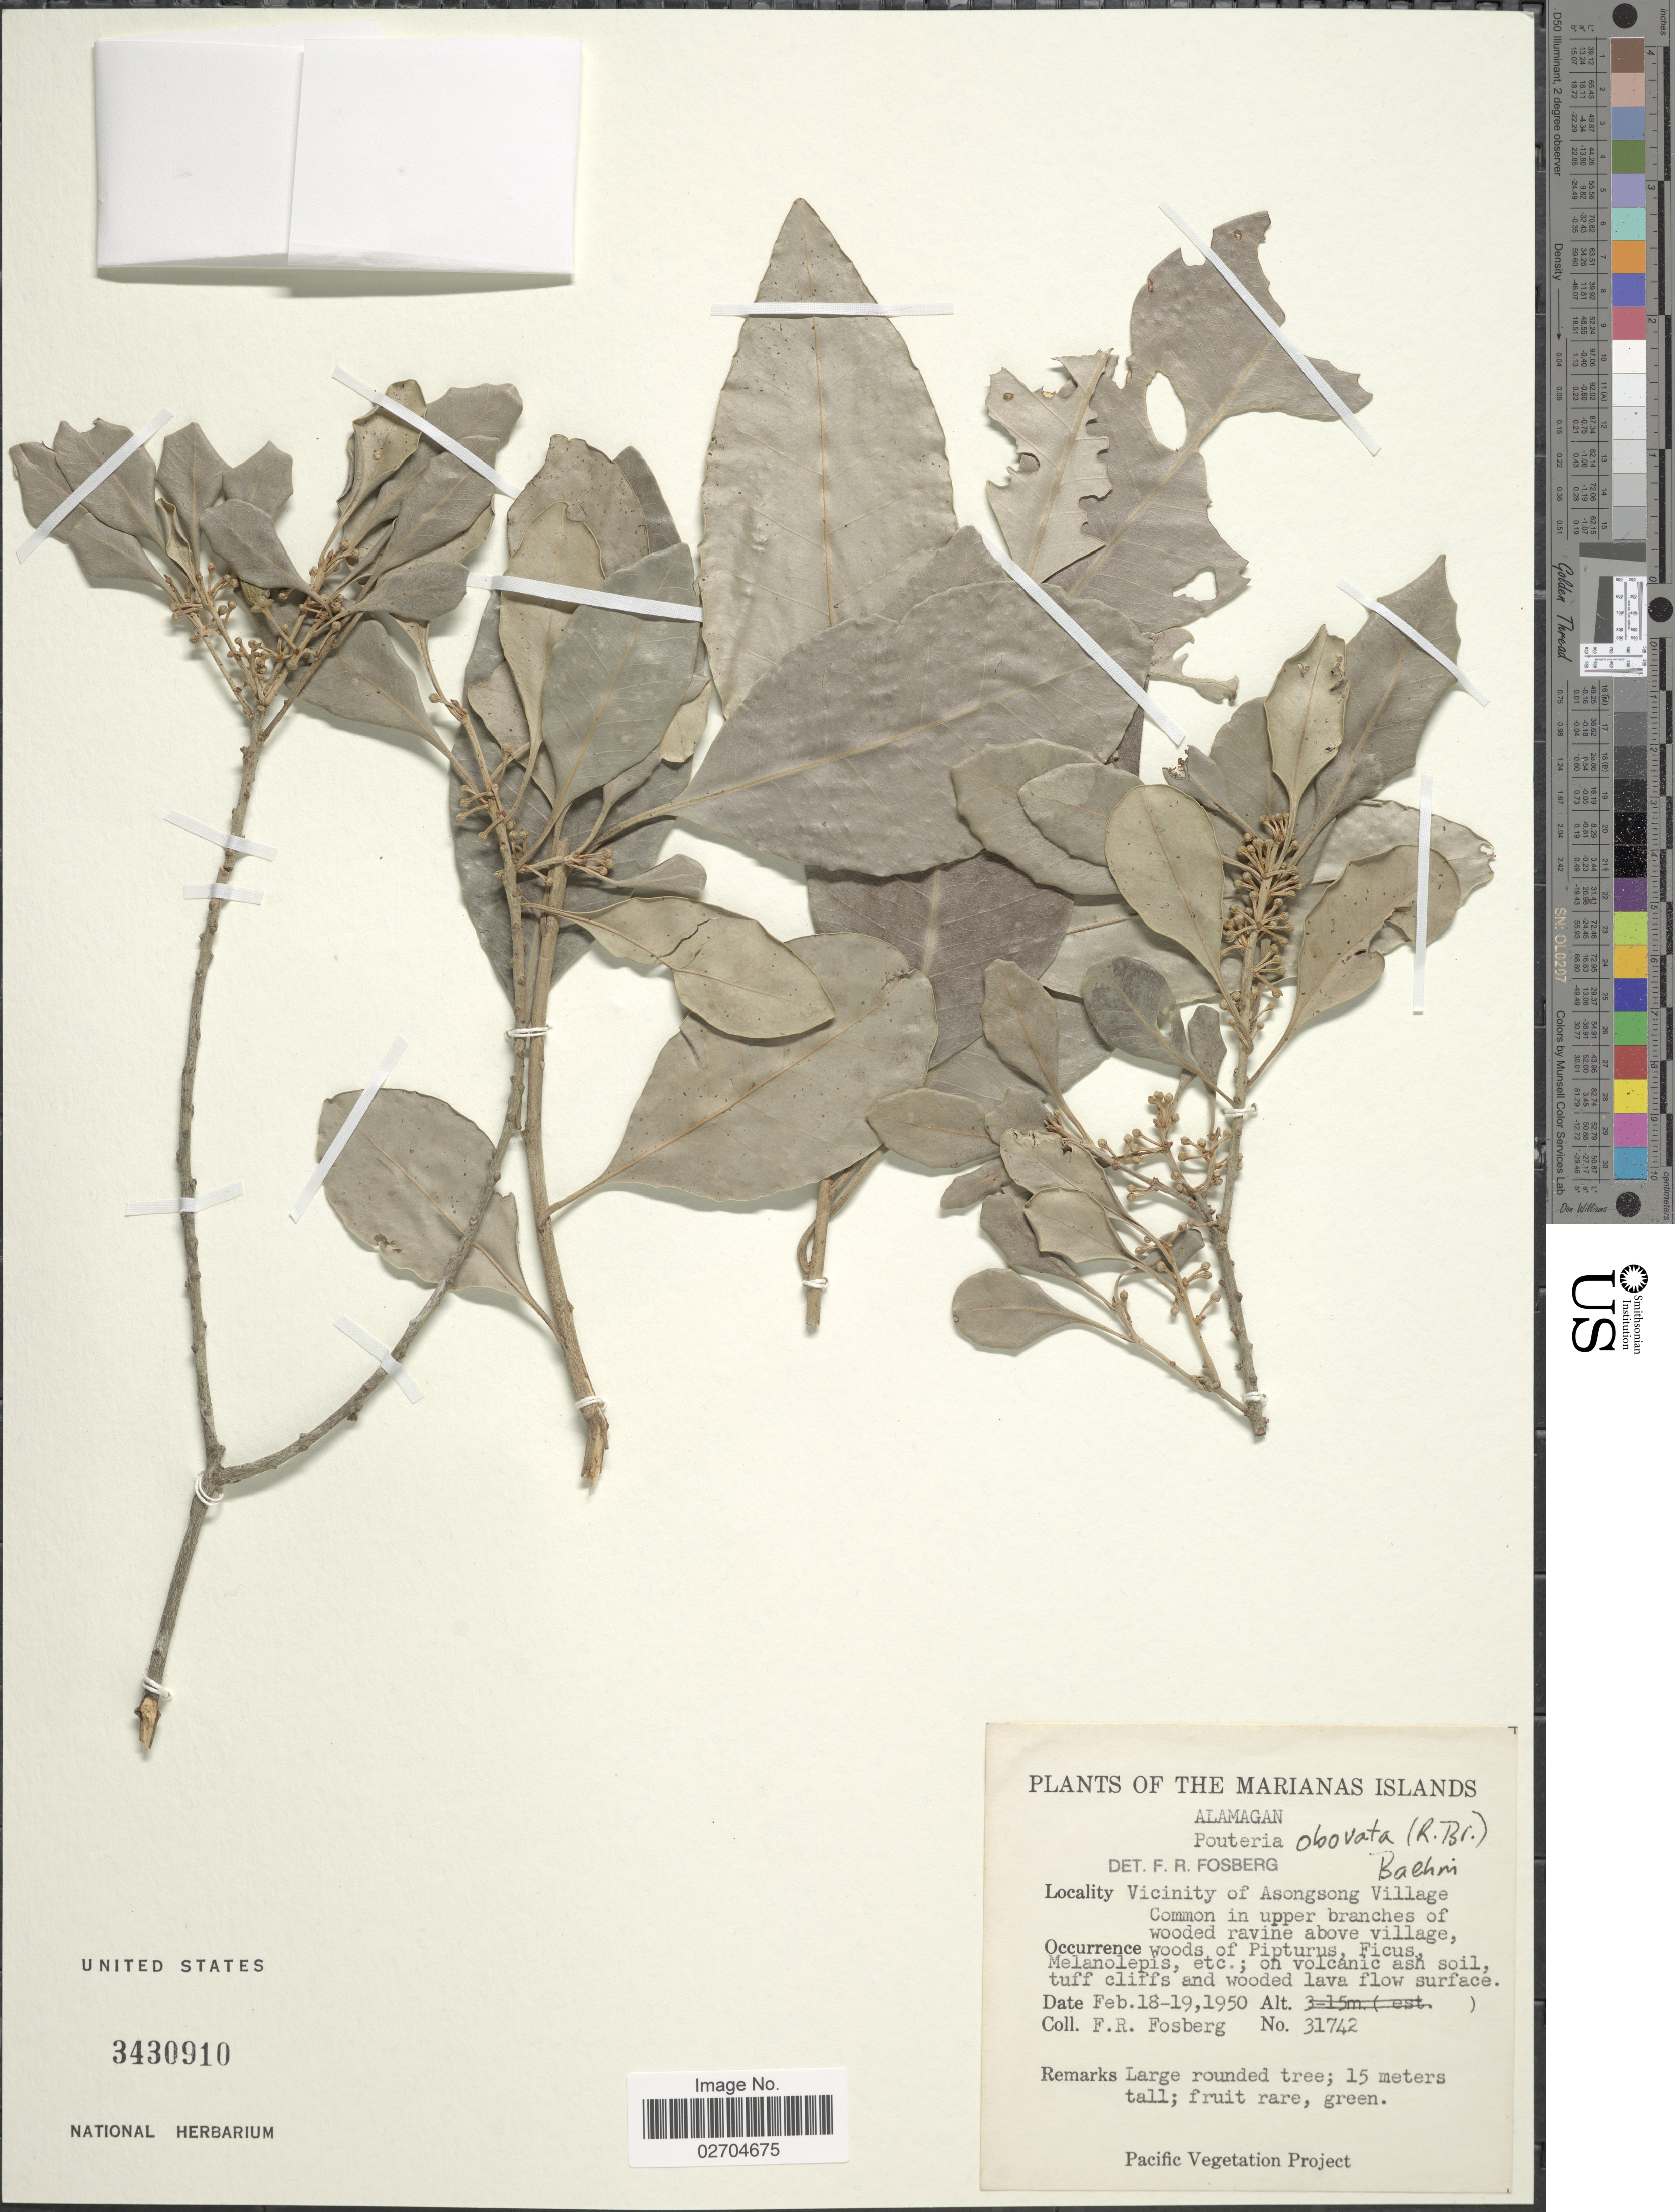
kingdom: Plantae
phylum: Tracheophyta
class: Magnoliopsida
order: Ericales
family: Sapotaceae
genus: Planchonella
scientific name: Planchonella obovata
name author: (R. Br.) Pierre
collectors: F. R. Fosberg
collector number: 31742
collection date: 1950-02-18/1950-02-19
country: Northern Mariana Islands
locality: Marianas Islands. Alamagan. Vicinity of Asongsong village, above village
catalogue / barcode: US 3430910